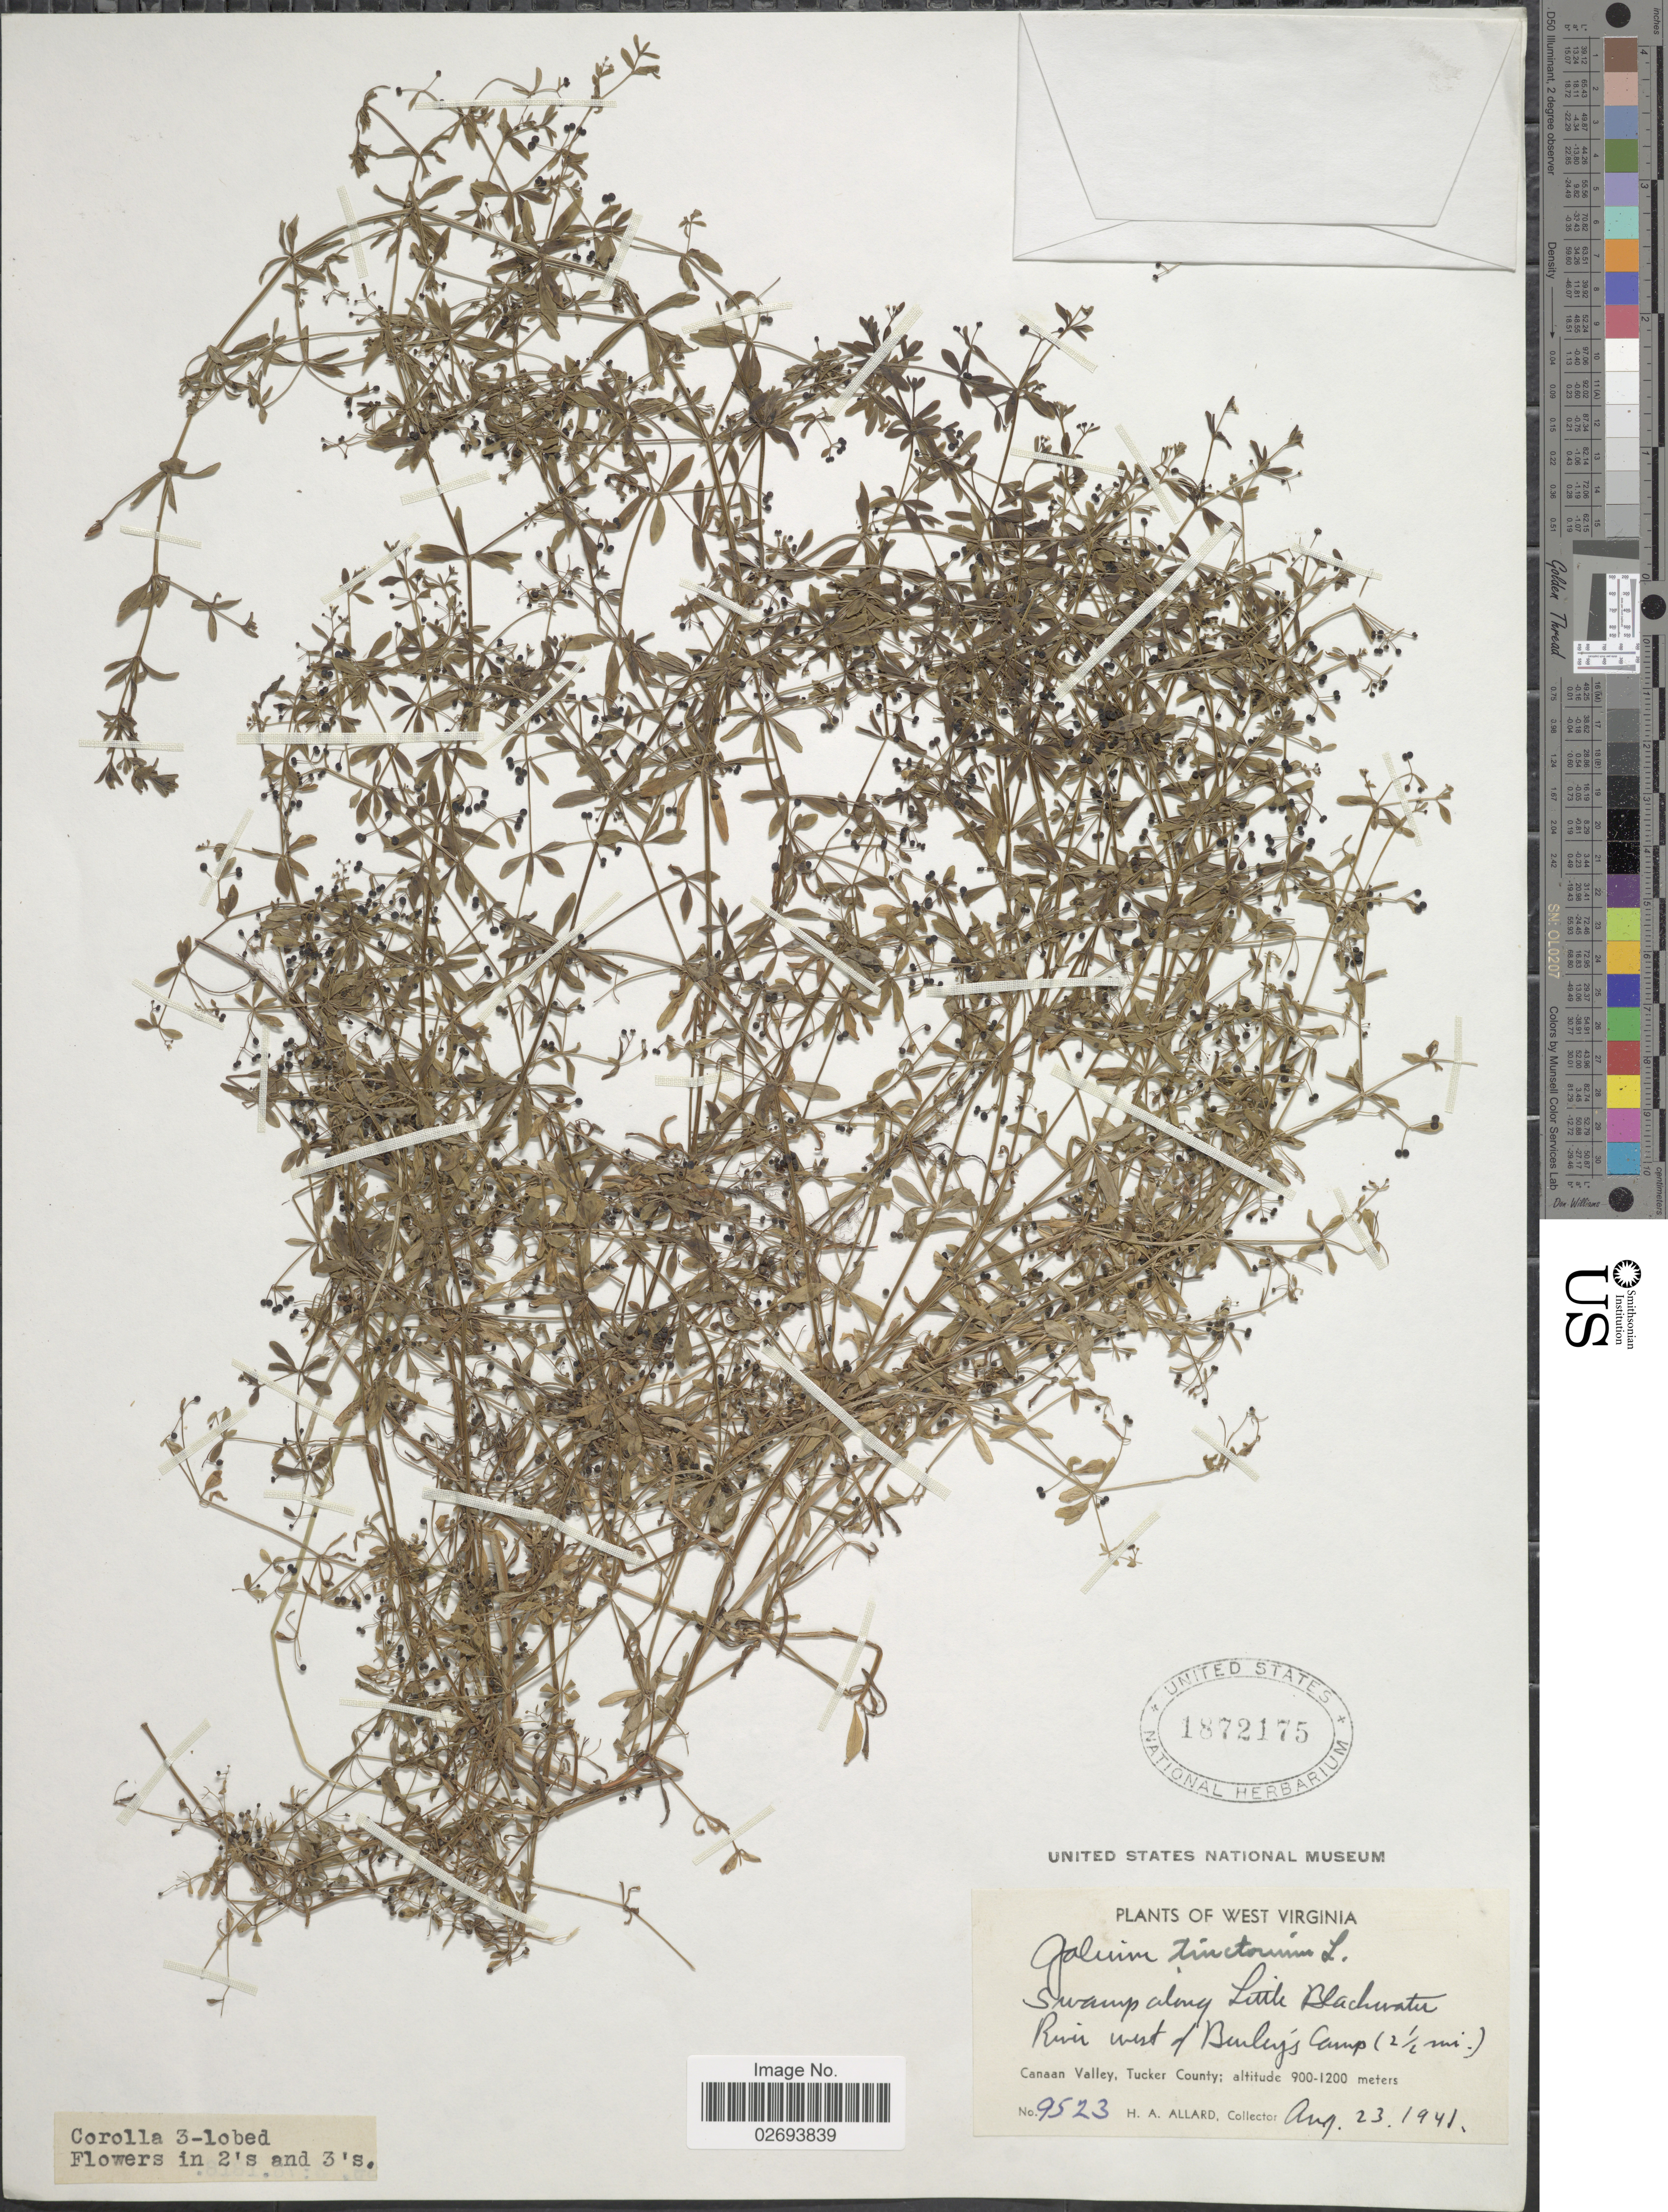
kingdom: Plantae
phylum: Tracheophyta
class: Magnoliopsida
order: Gentianales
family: Rubiaceae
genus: Galium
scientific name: Galium tinctorium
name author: (L.) Scop.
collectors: H. A. Allard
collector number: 9523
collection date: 1941-08-23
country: United States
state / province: West Virginia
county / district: Tucker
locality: Swamp along Little Blackwater River west of Burleys Camp (2½ mi.). Canaan Valley, Tucker County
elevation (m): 900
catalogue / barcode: US 1872175